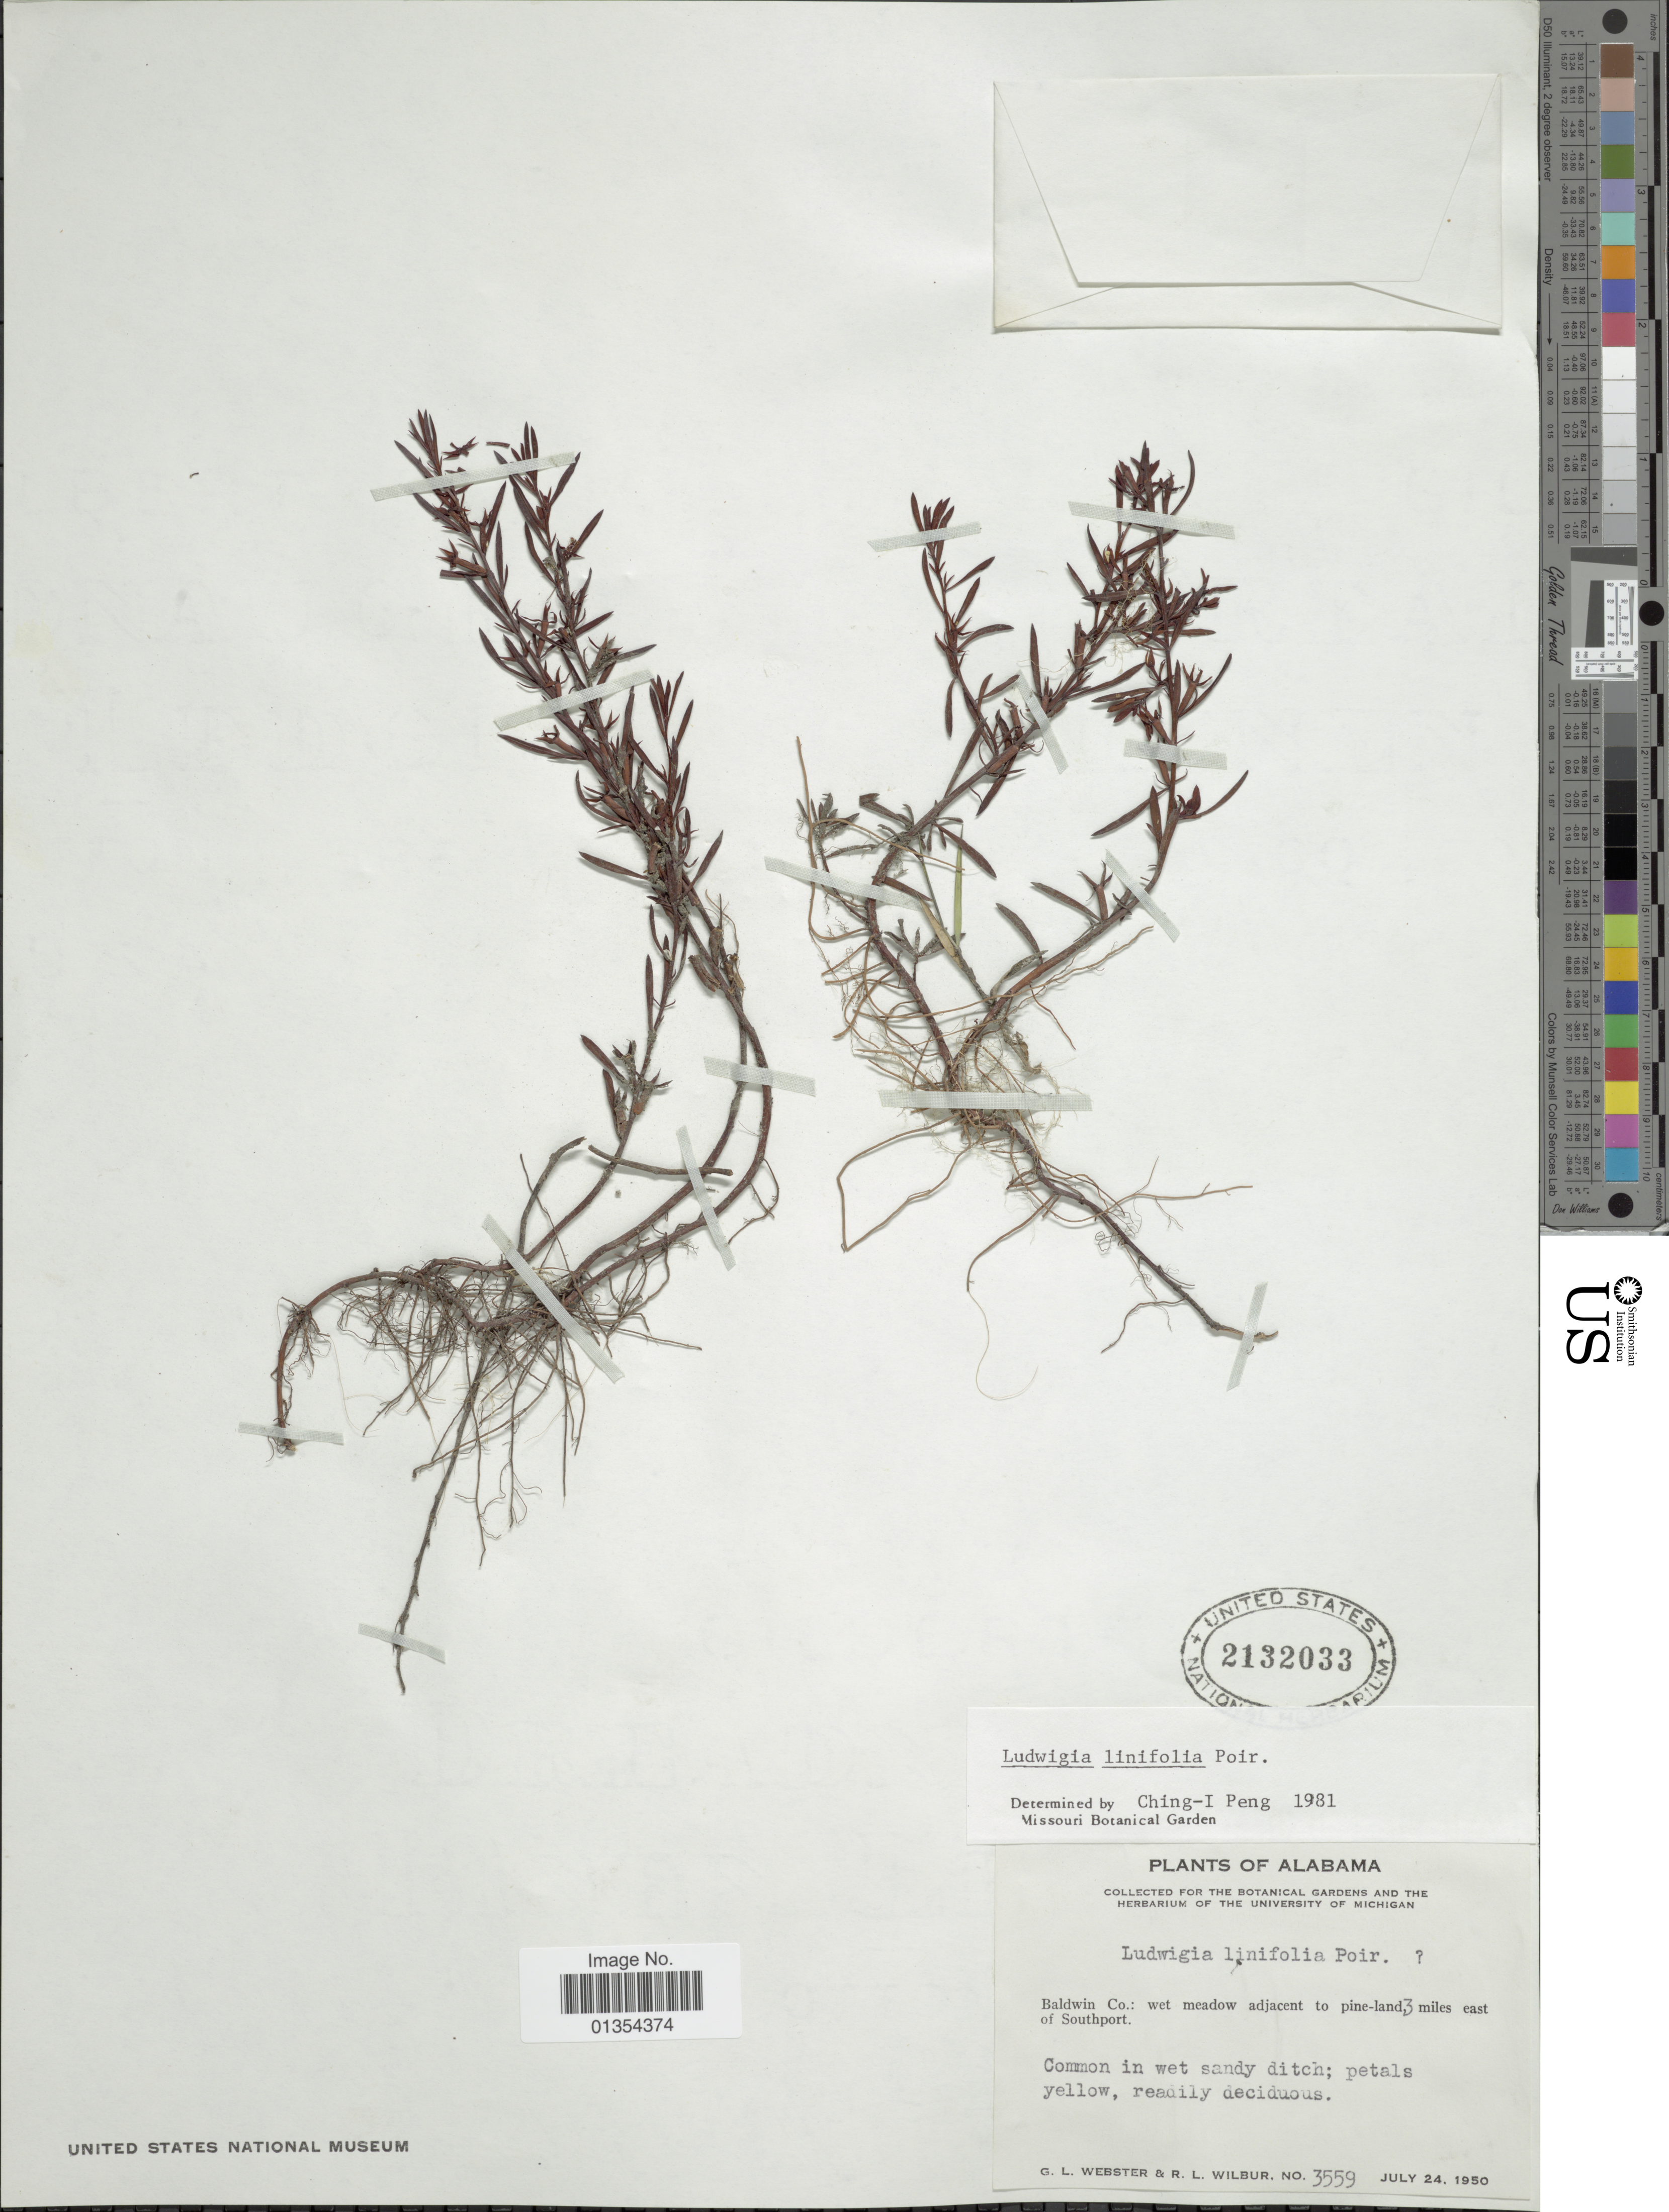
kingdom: Plantae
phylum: Tracheophyta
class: Magnoliopsida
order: Myrtales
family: Onagraceae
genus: Ludwigia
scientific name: Ludwigia linifolia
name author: Poir.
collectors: G. L. Webster & R. L. Wilbur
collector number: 3559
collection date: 1950-07-24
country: United States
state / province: Alabama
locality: Baldwin Co.: wet meadow adjacent to pine-land, 3 miles east of Southport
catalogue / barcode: US 2132033